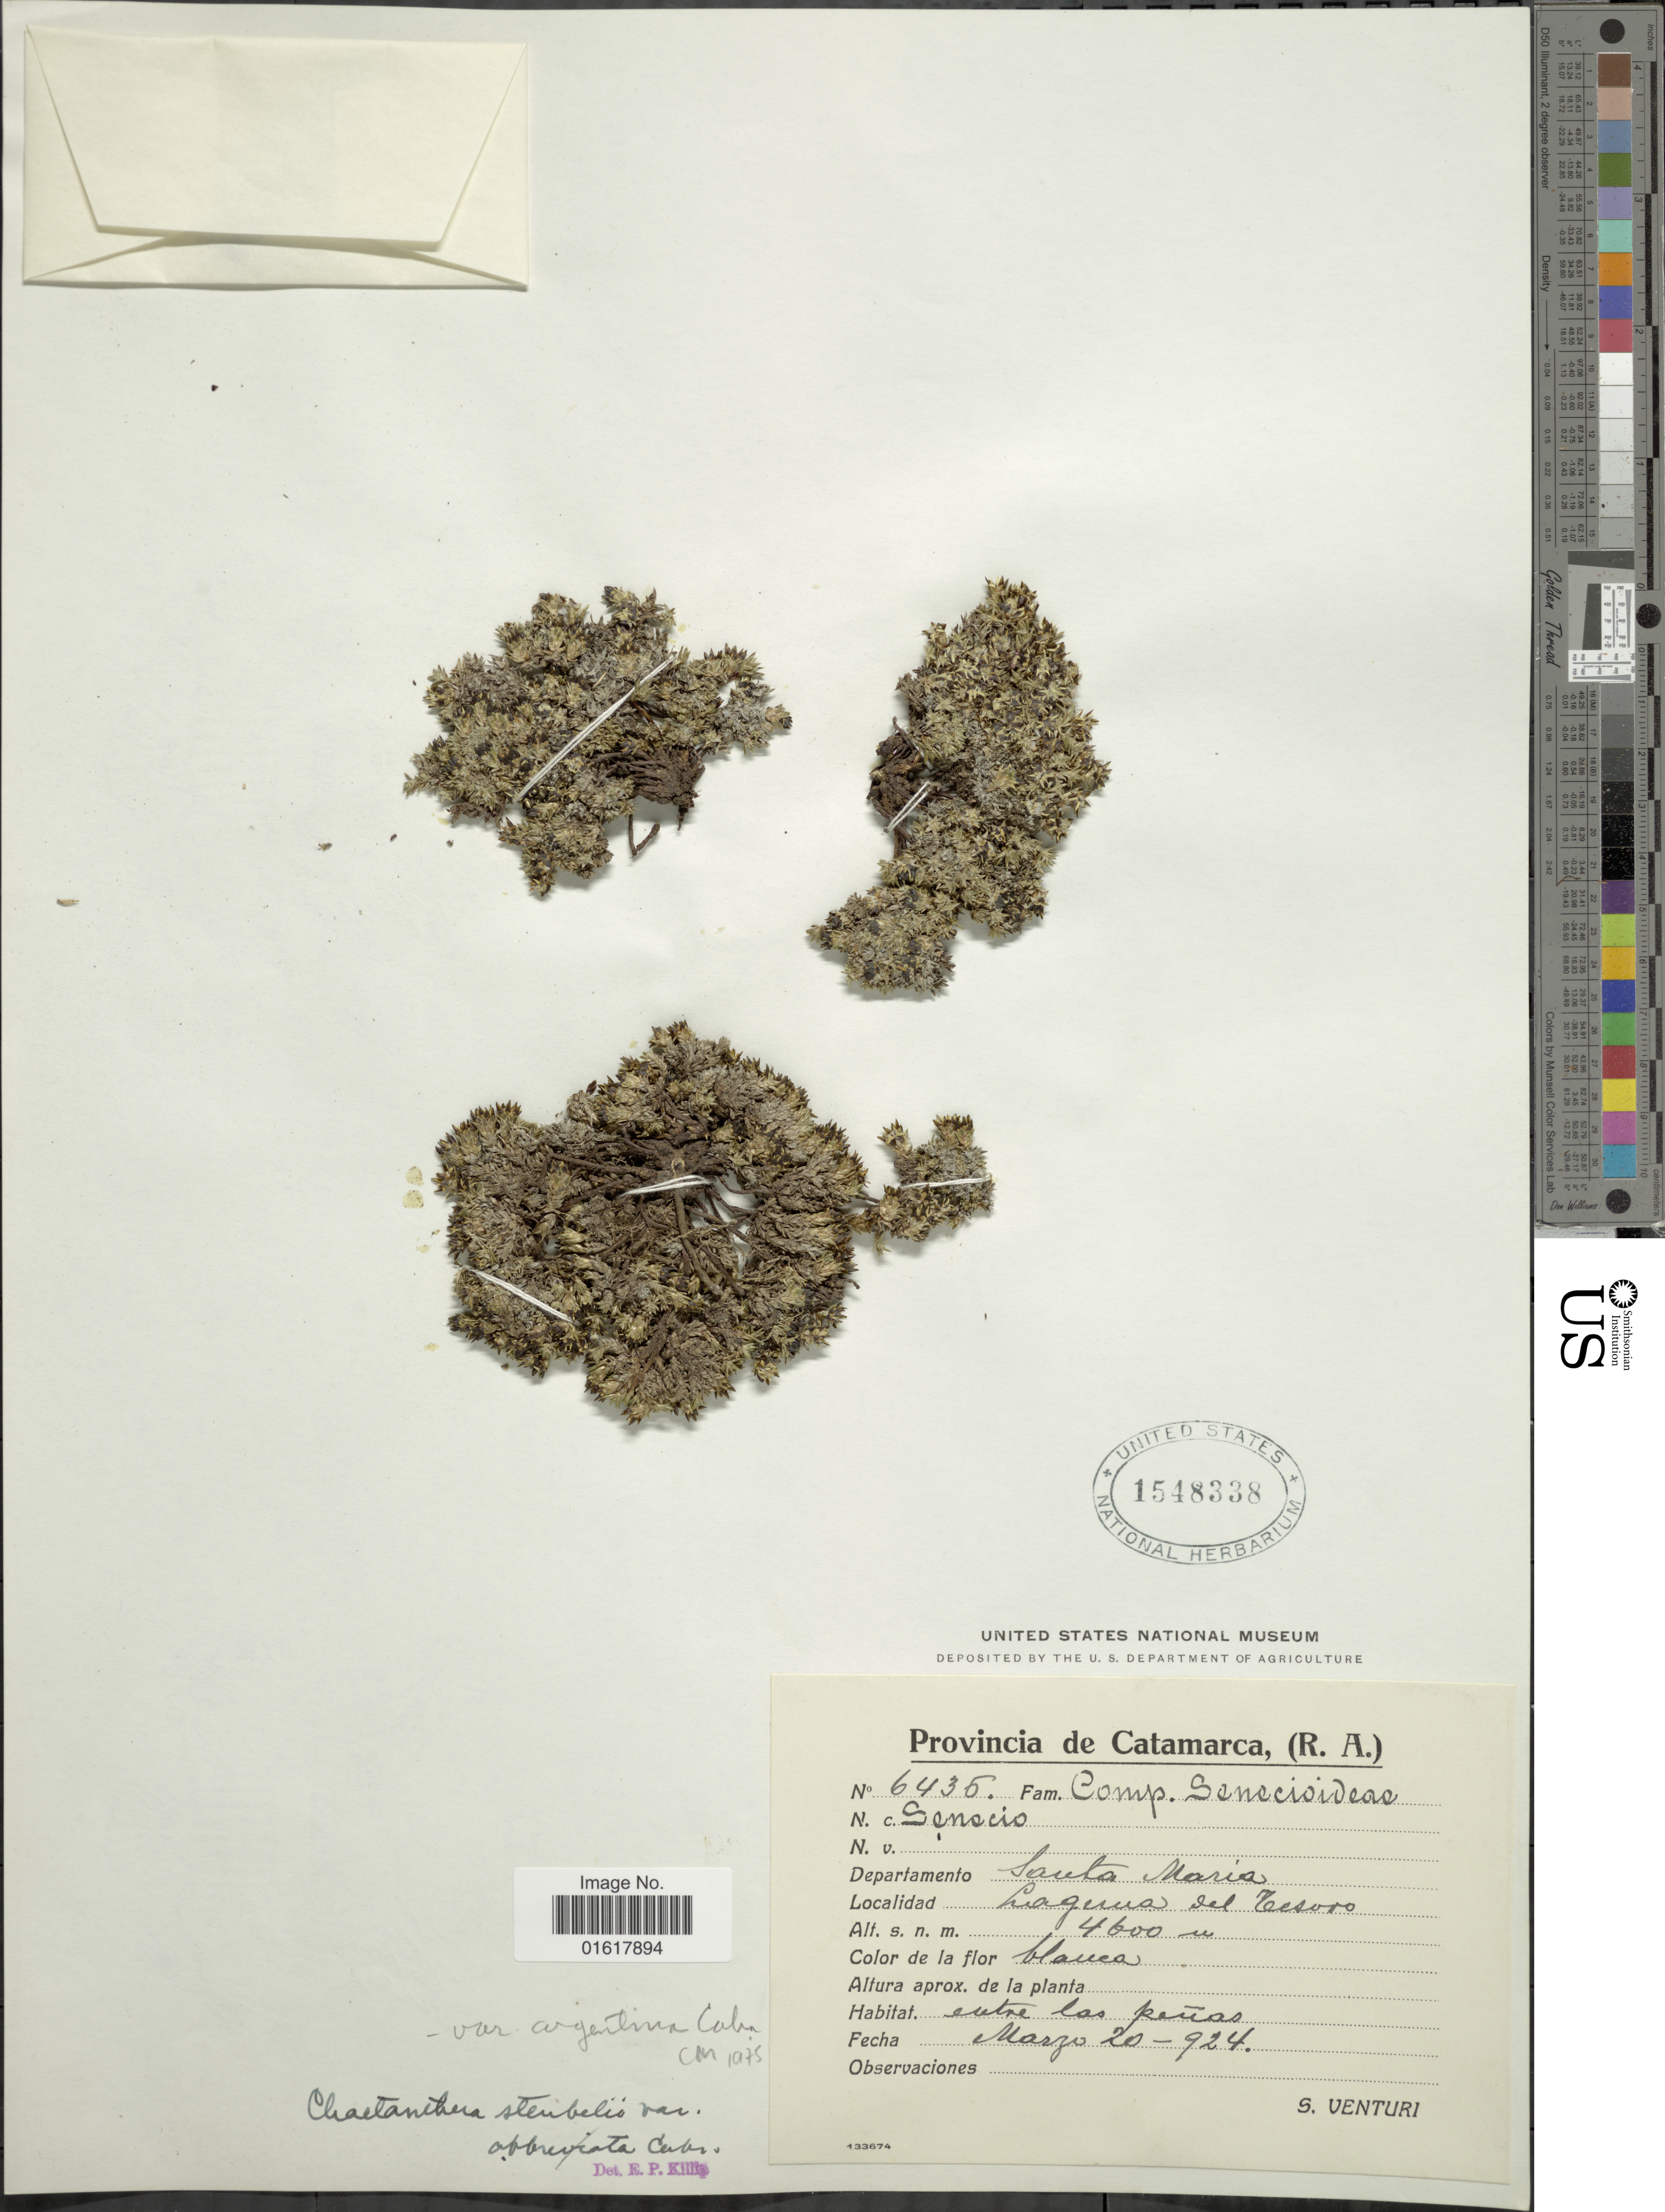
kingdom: Plantae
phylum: Tracheophyta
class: Magnoliopsida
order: Asterales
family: Asteraceae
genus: Chaetanthera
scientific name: Chaetanthera stuebelii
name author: Hieron.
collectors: S. Venturi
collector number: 6435*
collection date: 1924-03-20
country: Argentina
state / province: Catamarca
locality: Departmento Santa Maria. Laguna del Tesoro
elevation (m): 4600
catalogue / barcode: US 1548338